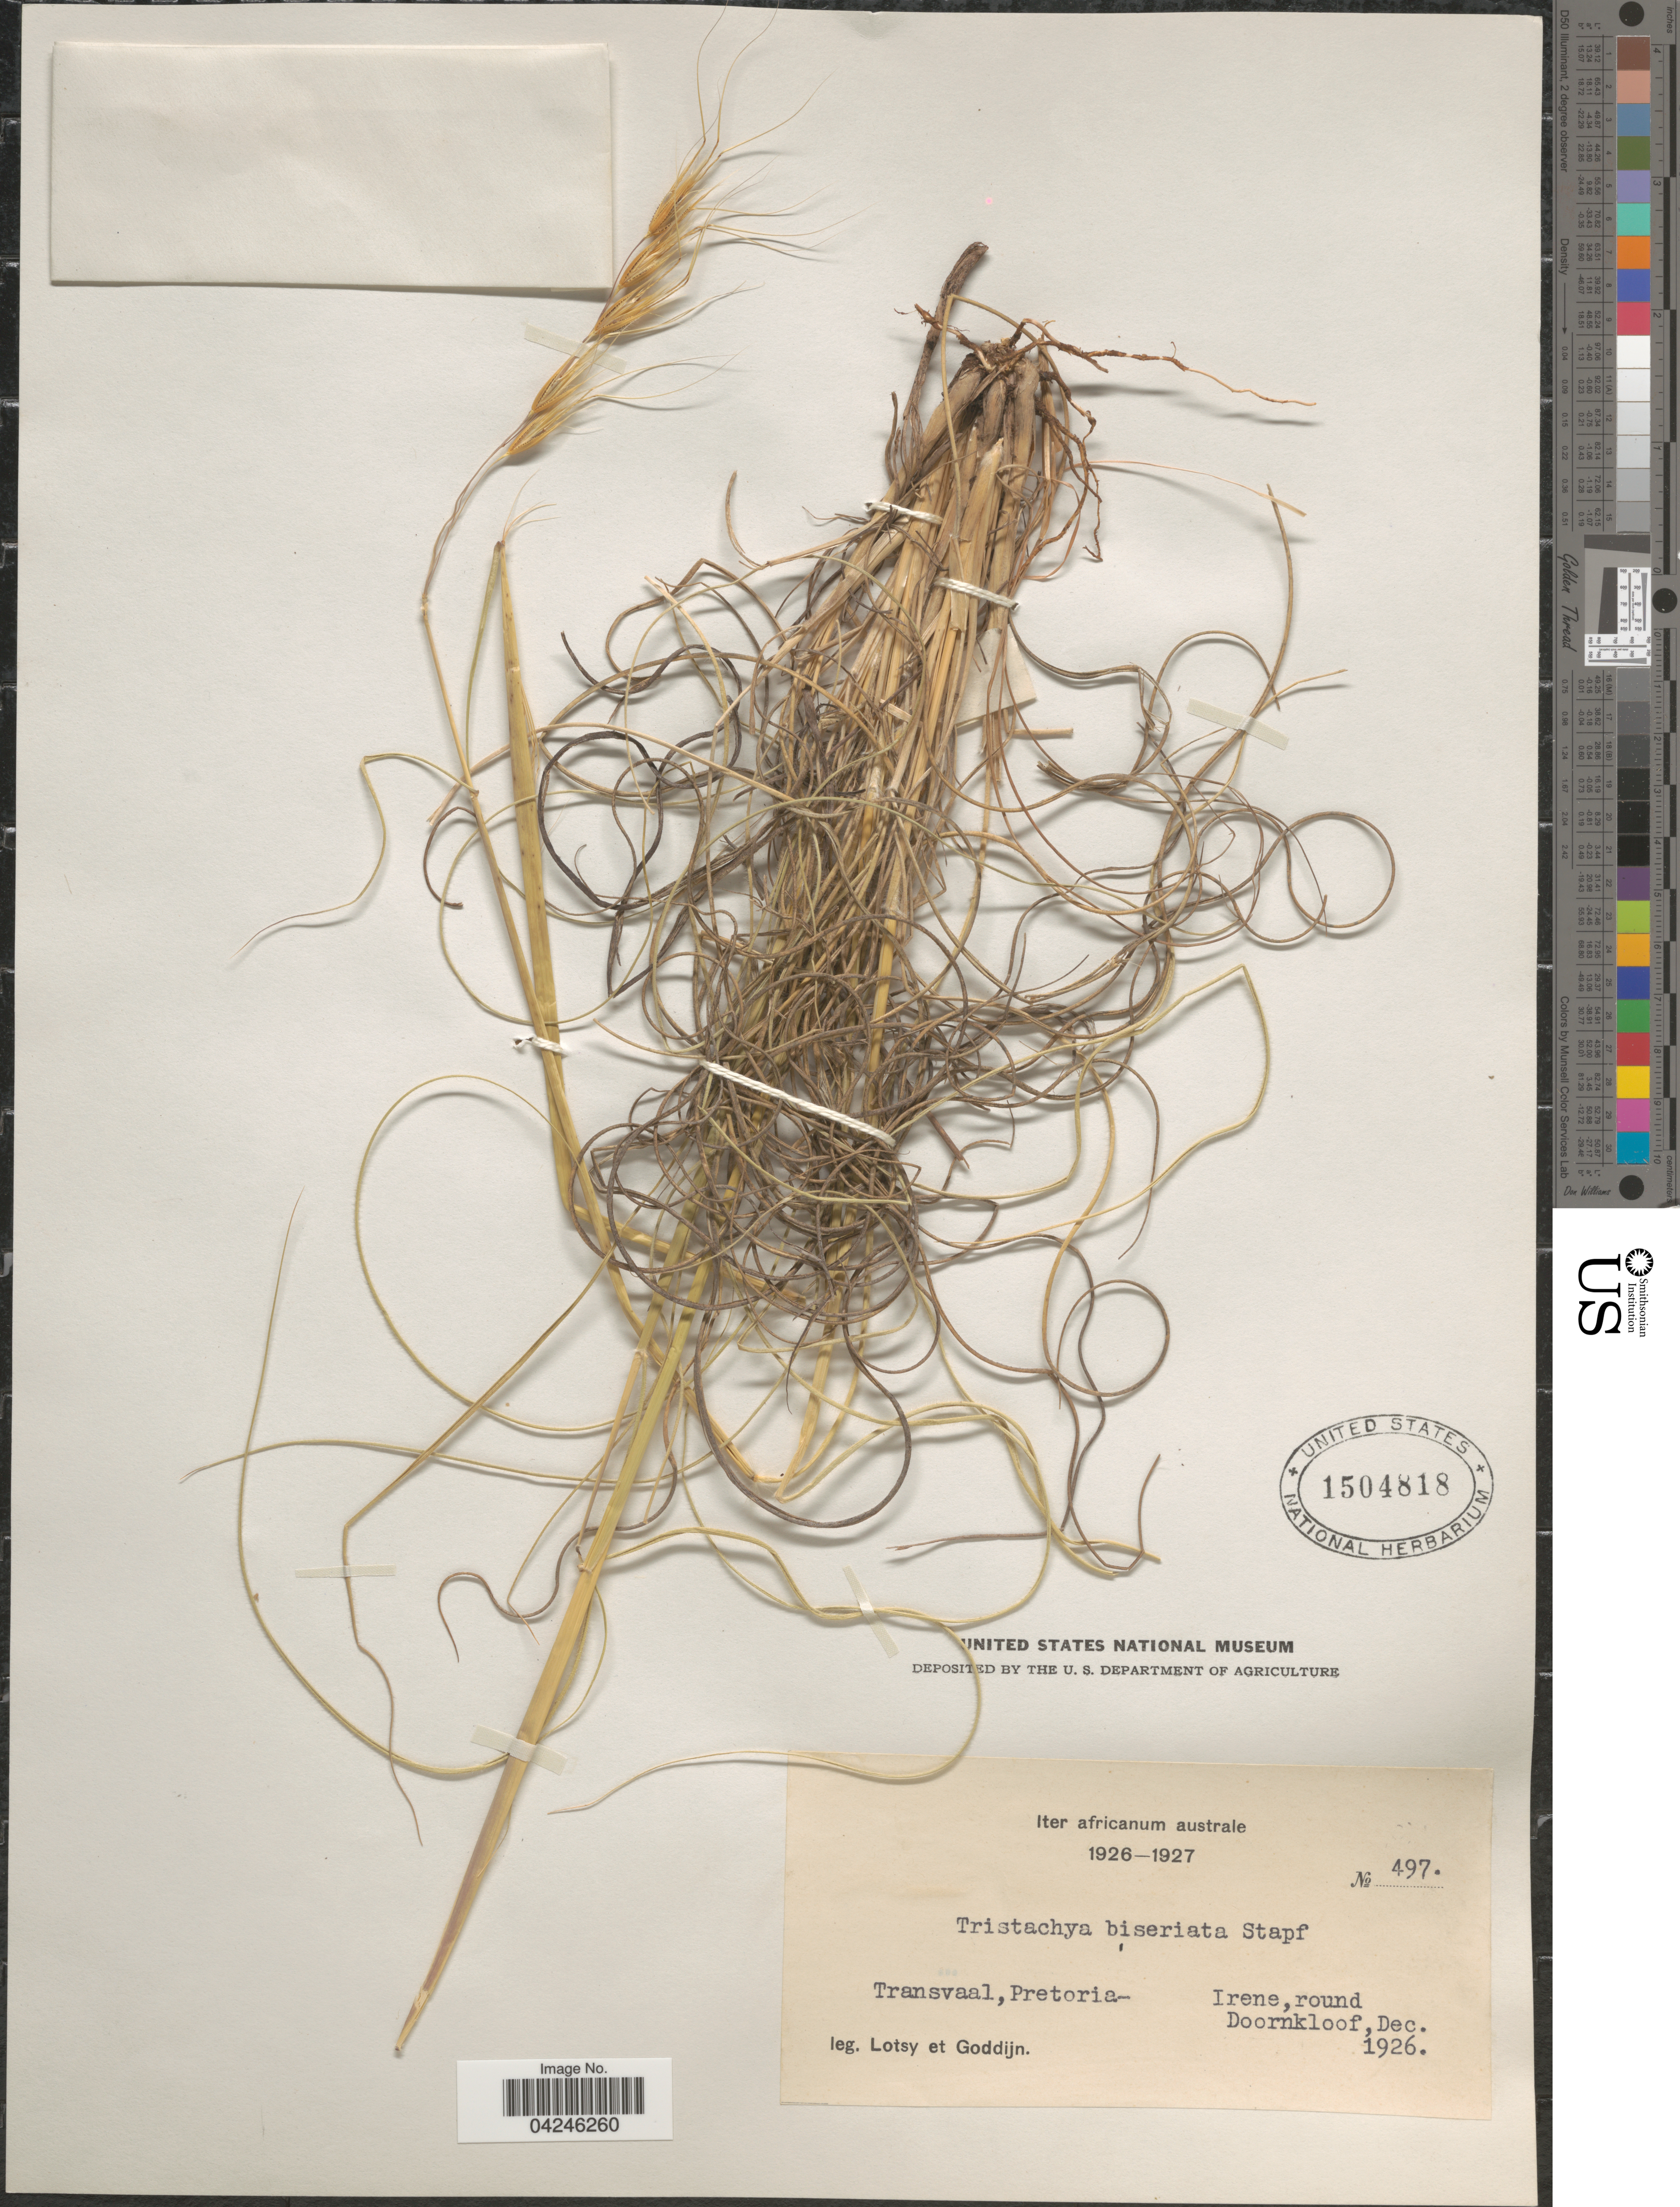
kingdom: Plantae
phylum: Tracheophyta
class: Liliopsida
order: Poales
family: Poaceae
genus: Tristachya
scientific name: Tristachya biseriata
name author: Stapf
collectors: Lotsy & Goddijn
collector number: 497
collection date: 1926-12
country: South Africa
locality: Iter africanum australe 1926-1927. Transvaal, Pretoria- Irene,round. Doornkloof.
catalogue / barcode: US 1504818